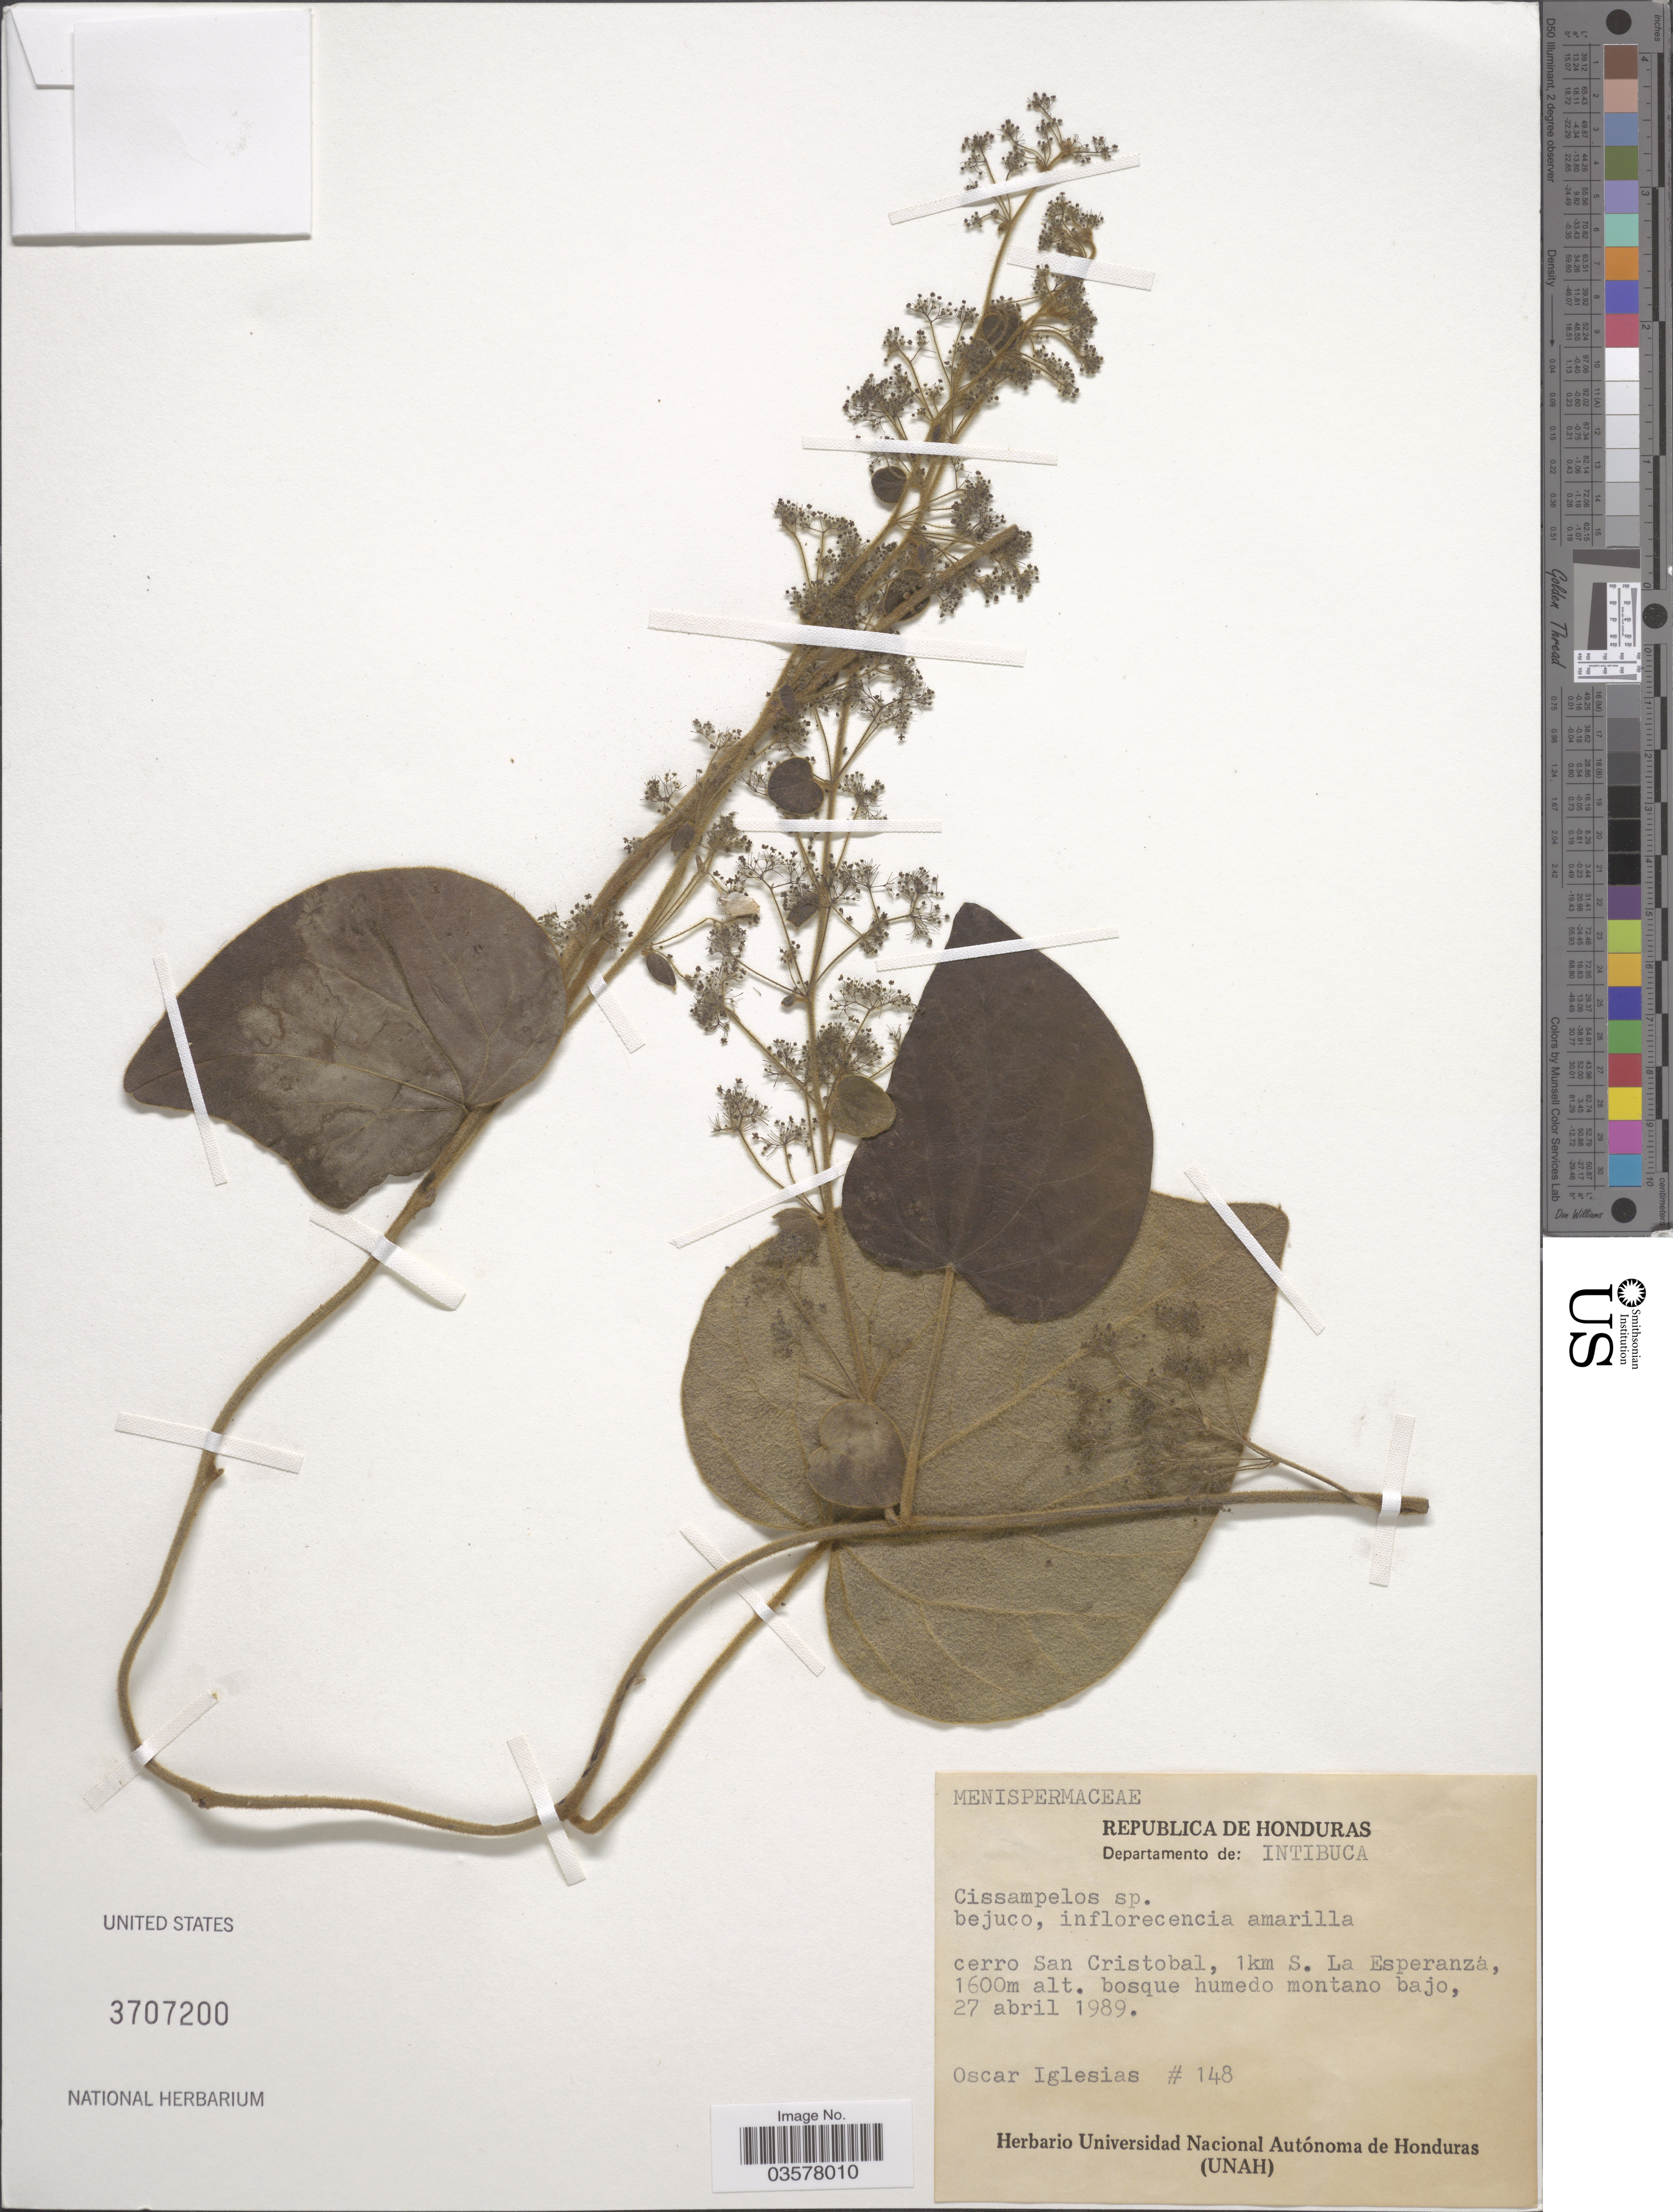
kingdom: Plantae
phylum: Tracheophyta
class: Magnoliopsida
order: Ranunculales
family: Menispermaceae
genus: Cissampelos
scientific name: Cissampelos sp.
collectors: O. Iglesias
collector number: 148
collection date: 1989-04-27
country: Honduras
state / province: Intibuca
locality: Departamento de: Intibuca. Cerro San Cristobal, 1km S. La Esperanza.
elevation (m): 1600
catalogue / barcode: US 3707200